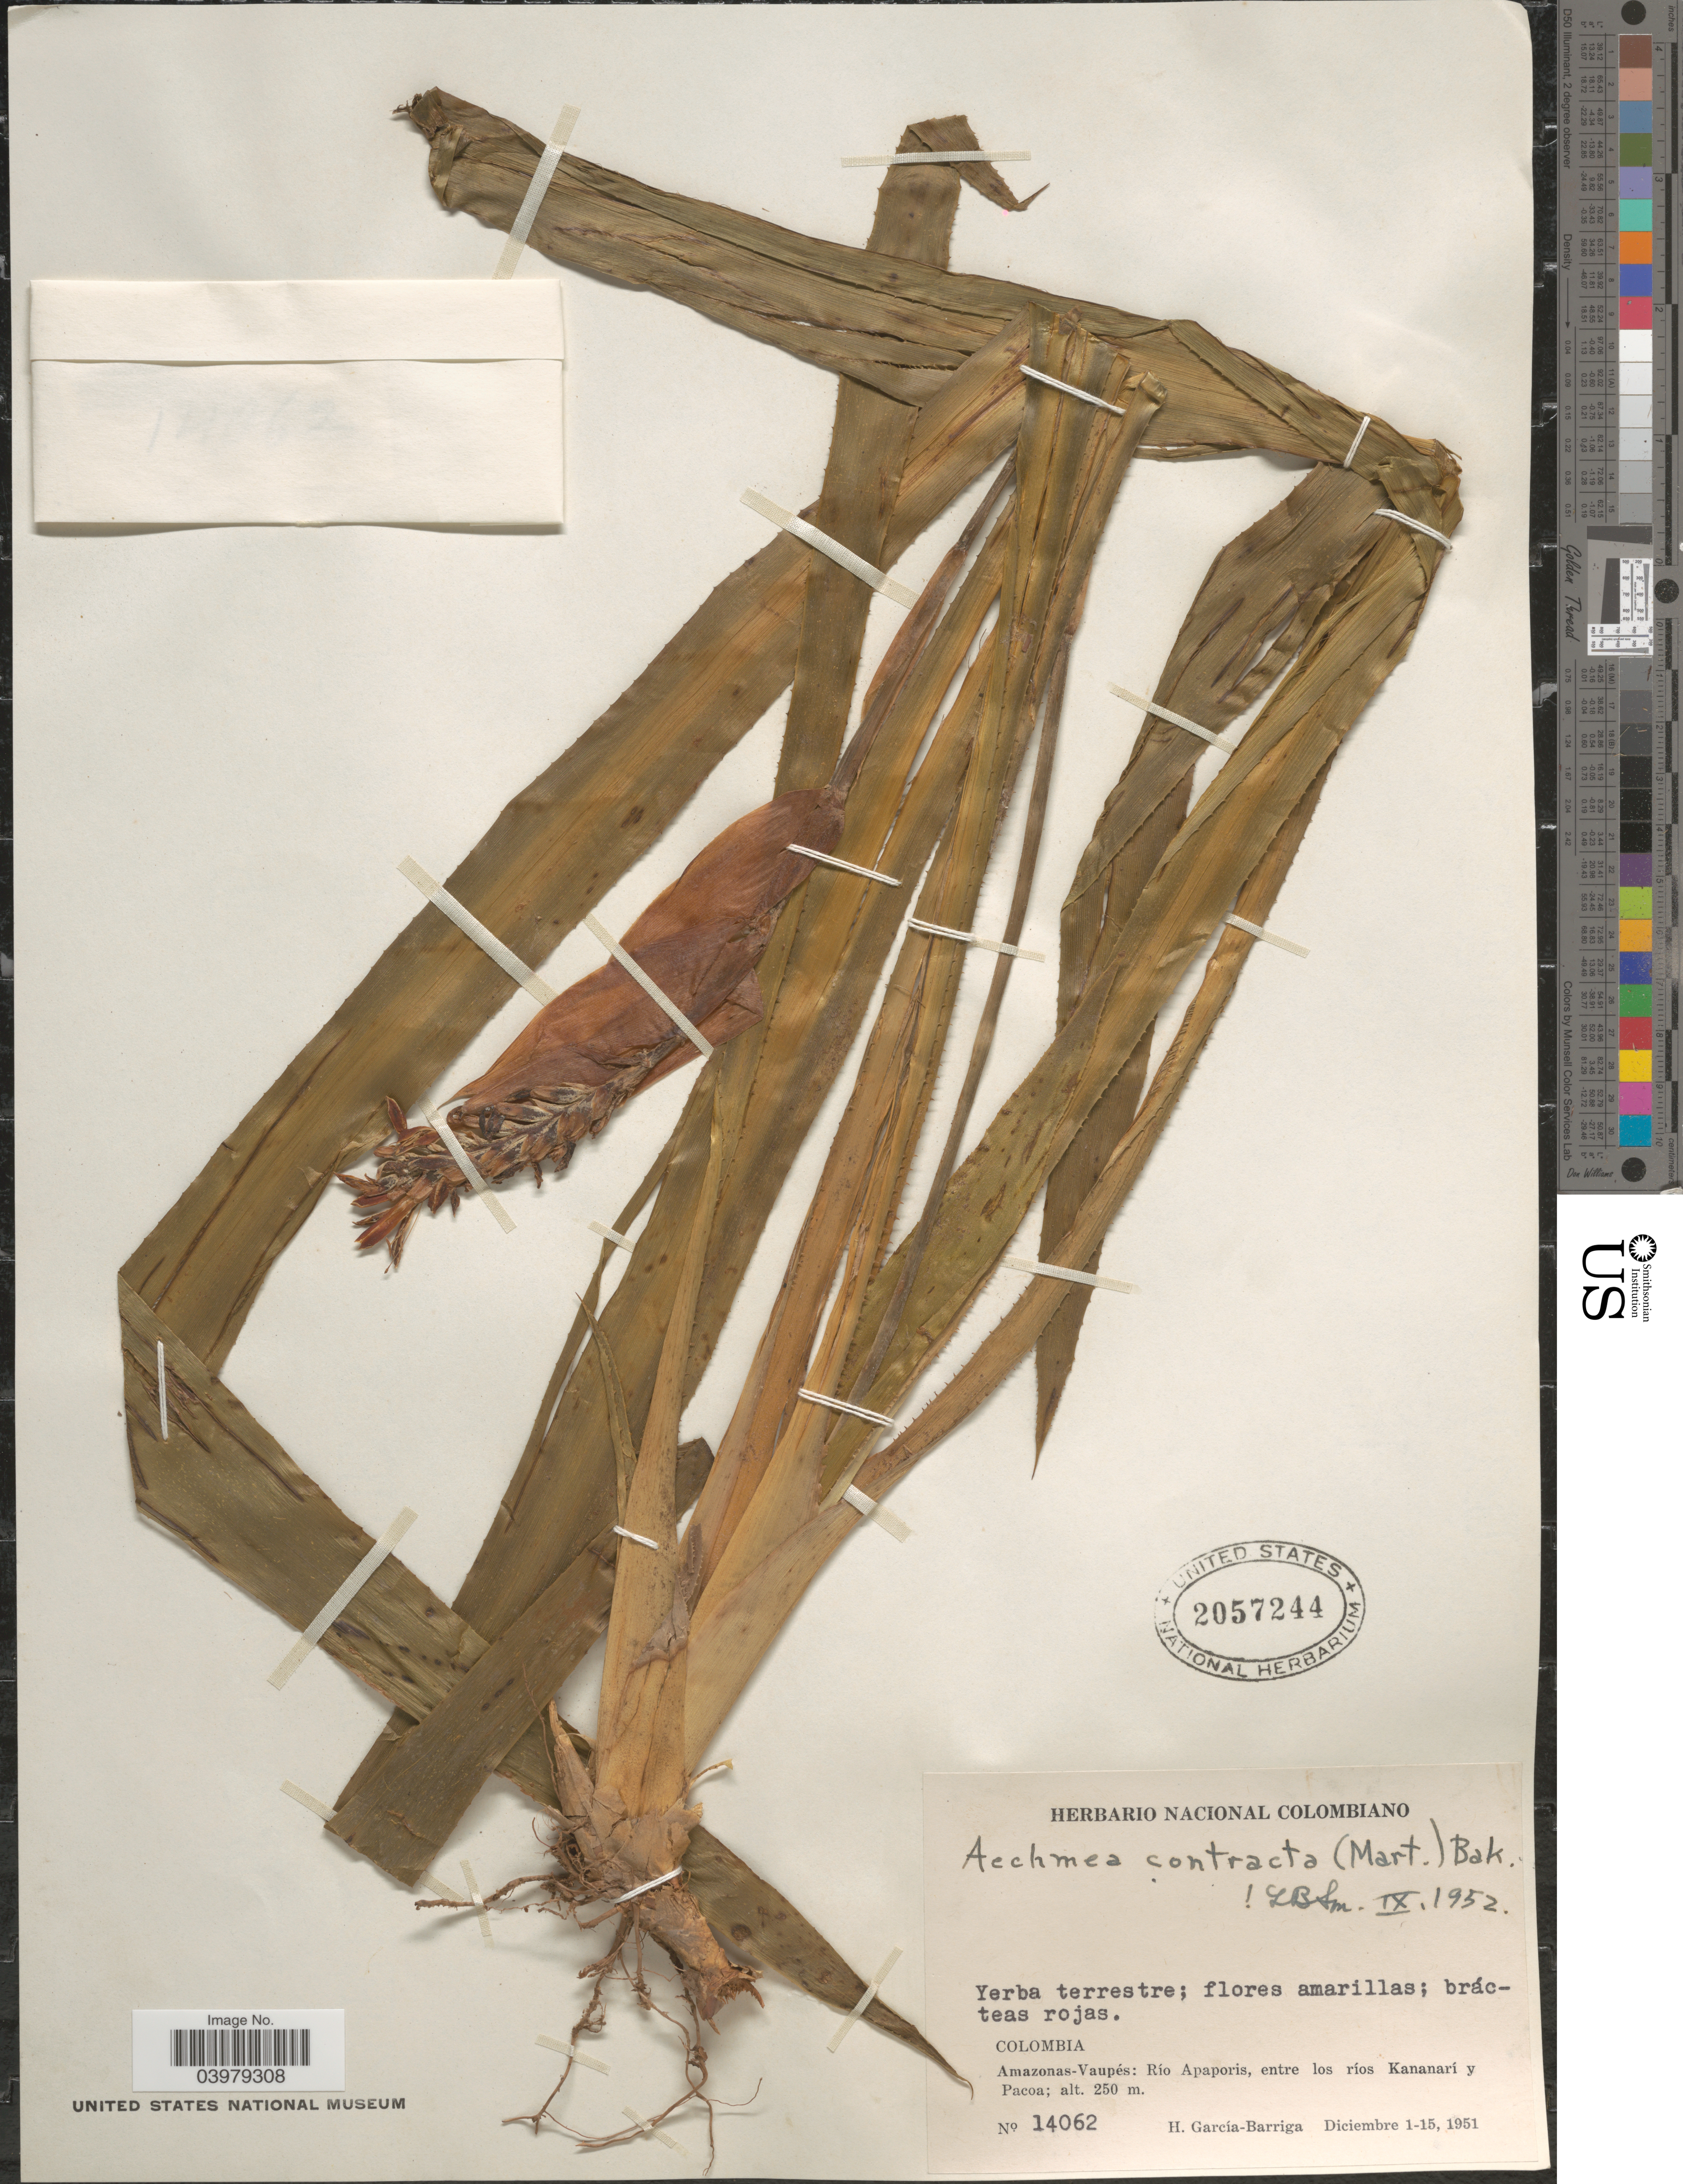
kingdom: Plantae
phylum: Tracheophyta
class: Liliopsida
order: Poales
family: Bromeliaceae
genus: Aechmea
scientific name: Aechmea contracta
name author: (Mart. ex Schult. f.) Baker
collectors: H. García Barriga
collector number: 14062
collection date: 1951-12-01/1951-12-15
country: Colombia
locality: Amazonas-Vaupés: Río Apaporis, entre los ríos Kananarí y Pacoa.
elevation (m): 250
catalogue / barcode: US 2057244